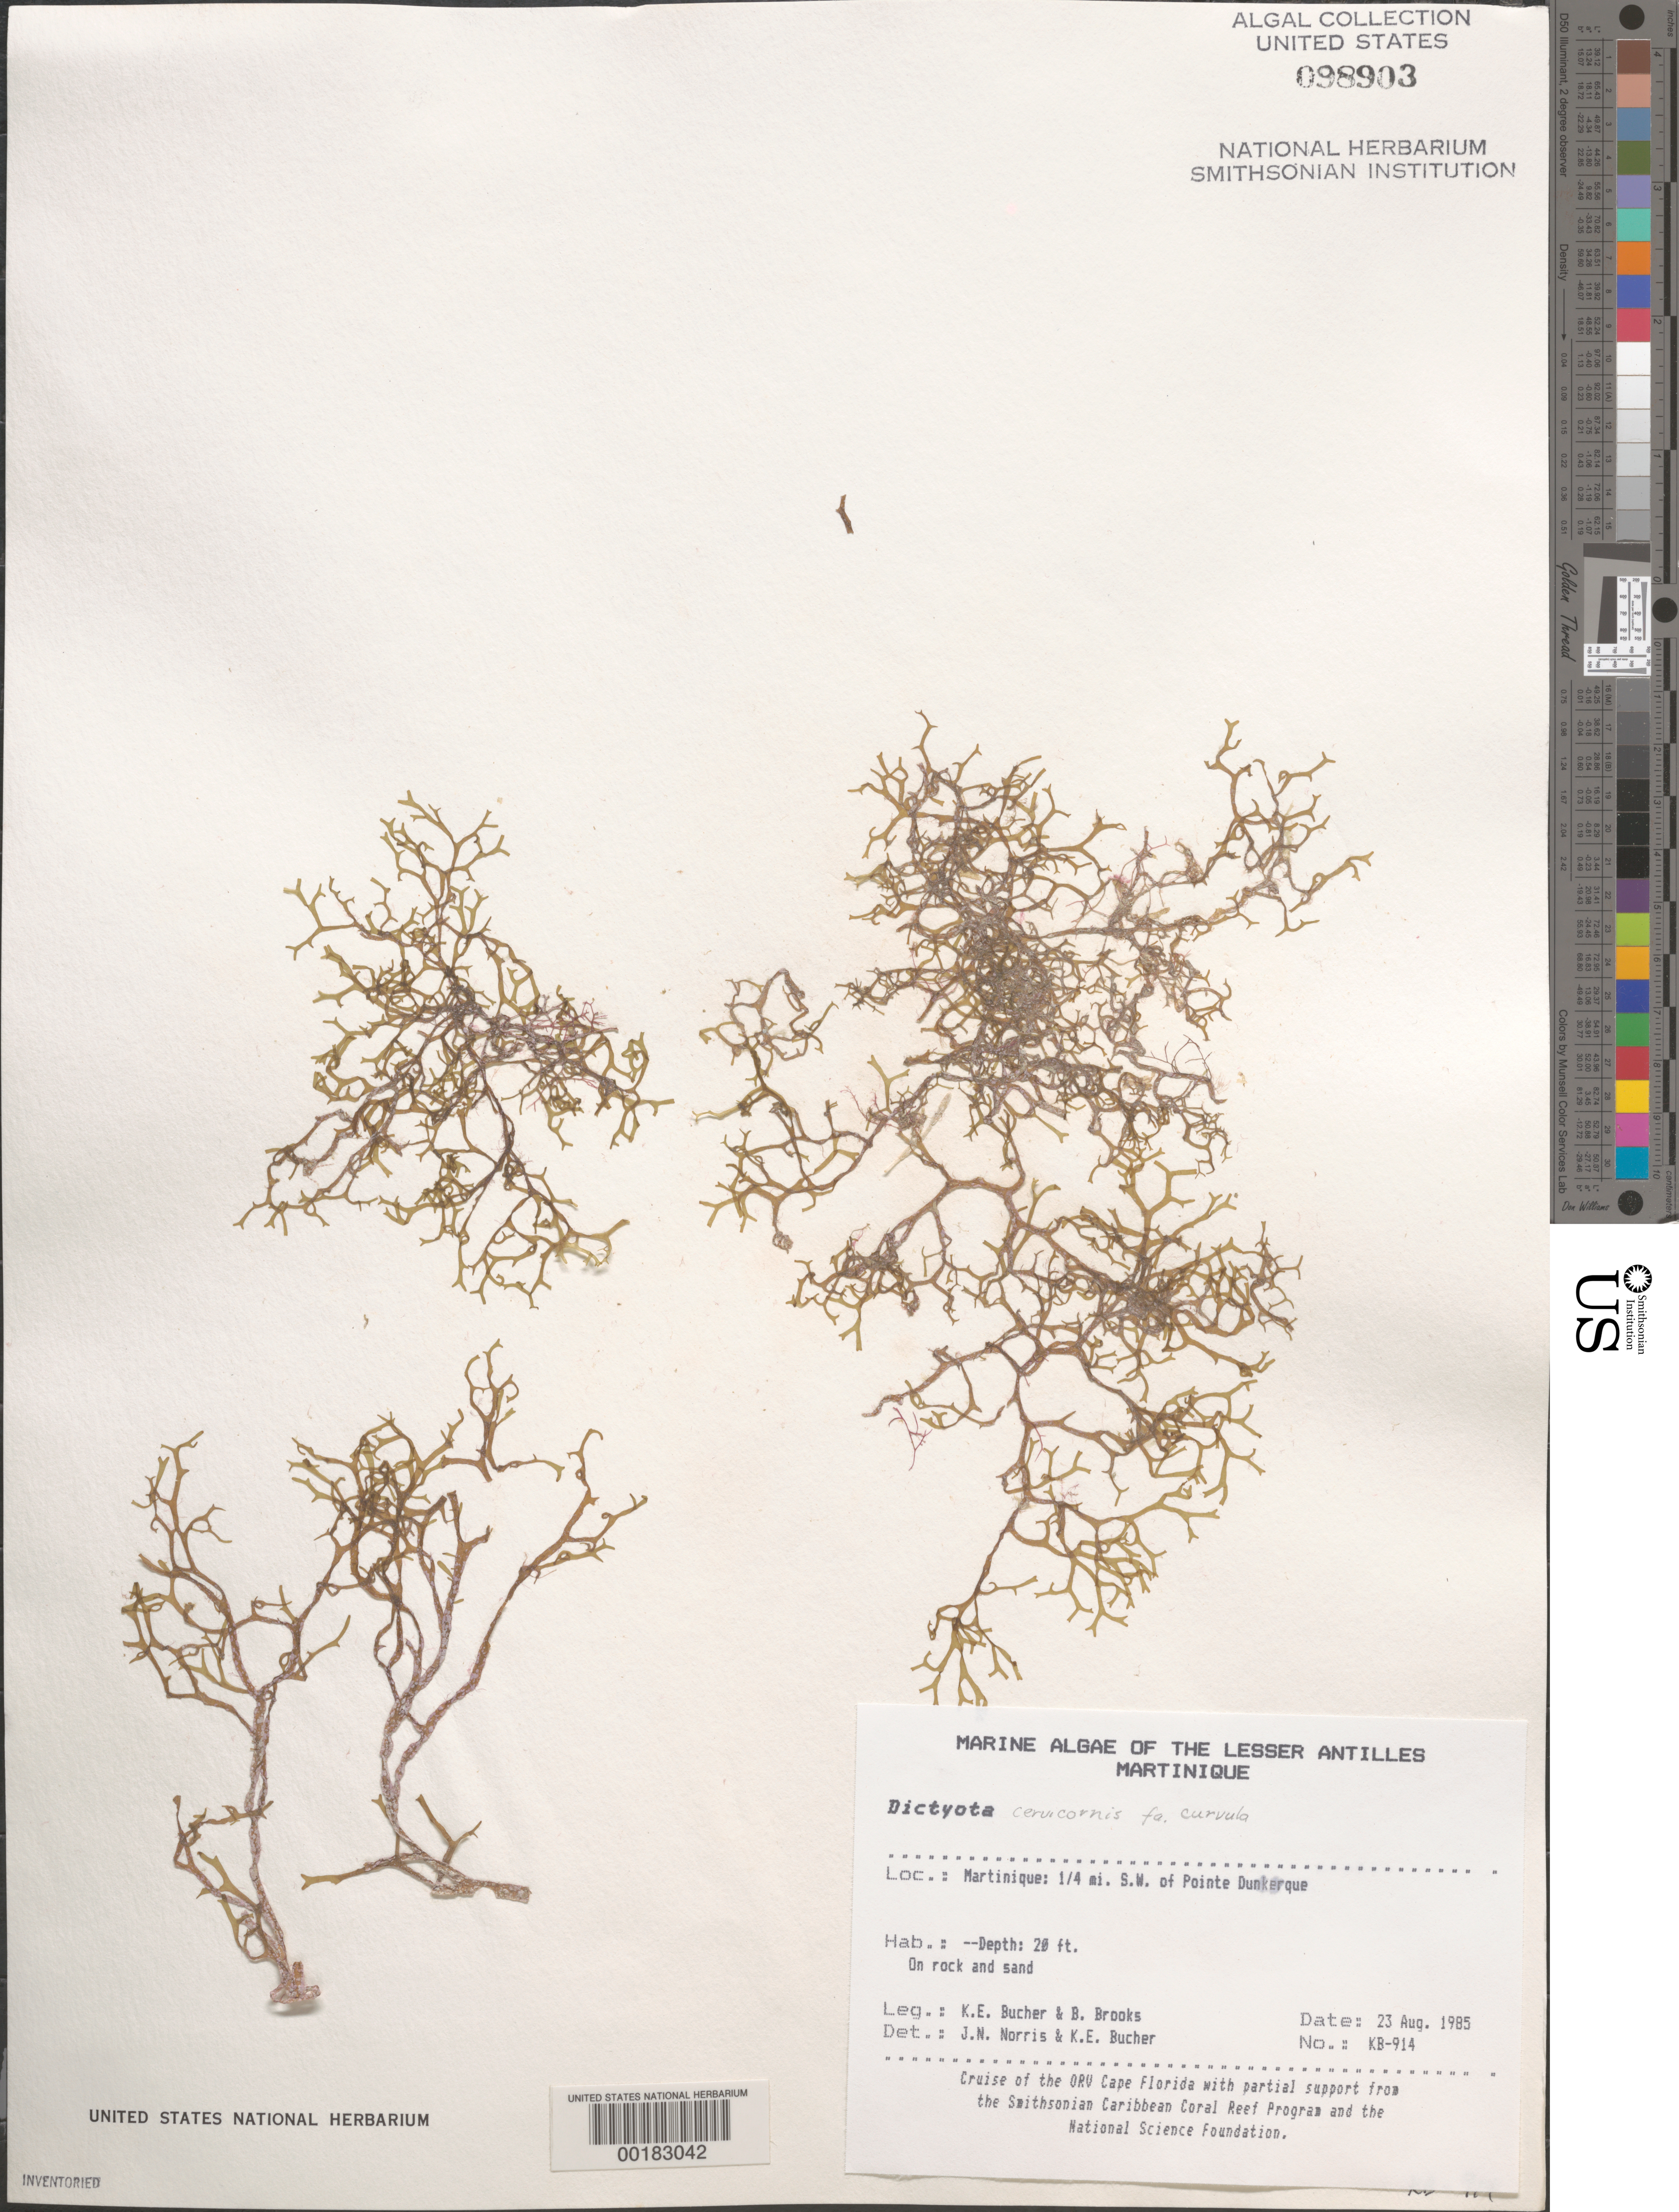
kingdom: Chromista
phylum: Ochrophyta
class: Phaeophyceae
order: Dictyotales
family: Dictyotaceae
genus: Dictyota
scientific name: Dictyota cervicornis f. curvula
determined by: Norris, J. N.; Bucher, K. E.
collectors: K. E. Bucher & B. Brooks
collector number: Kb-914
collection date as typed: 23 Aug 1985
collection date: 1985-08-23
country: Martinique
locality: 1/4th mile southwest of Pointe Dunkerque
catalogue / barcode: US 98903